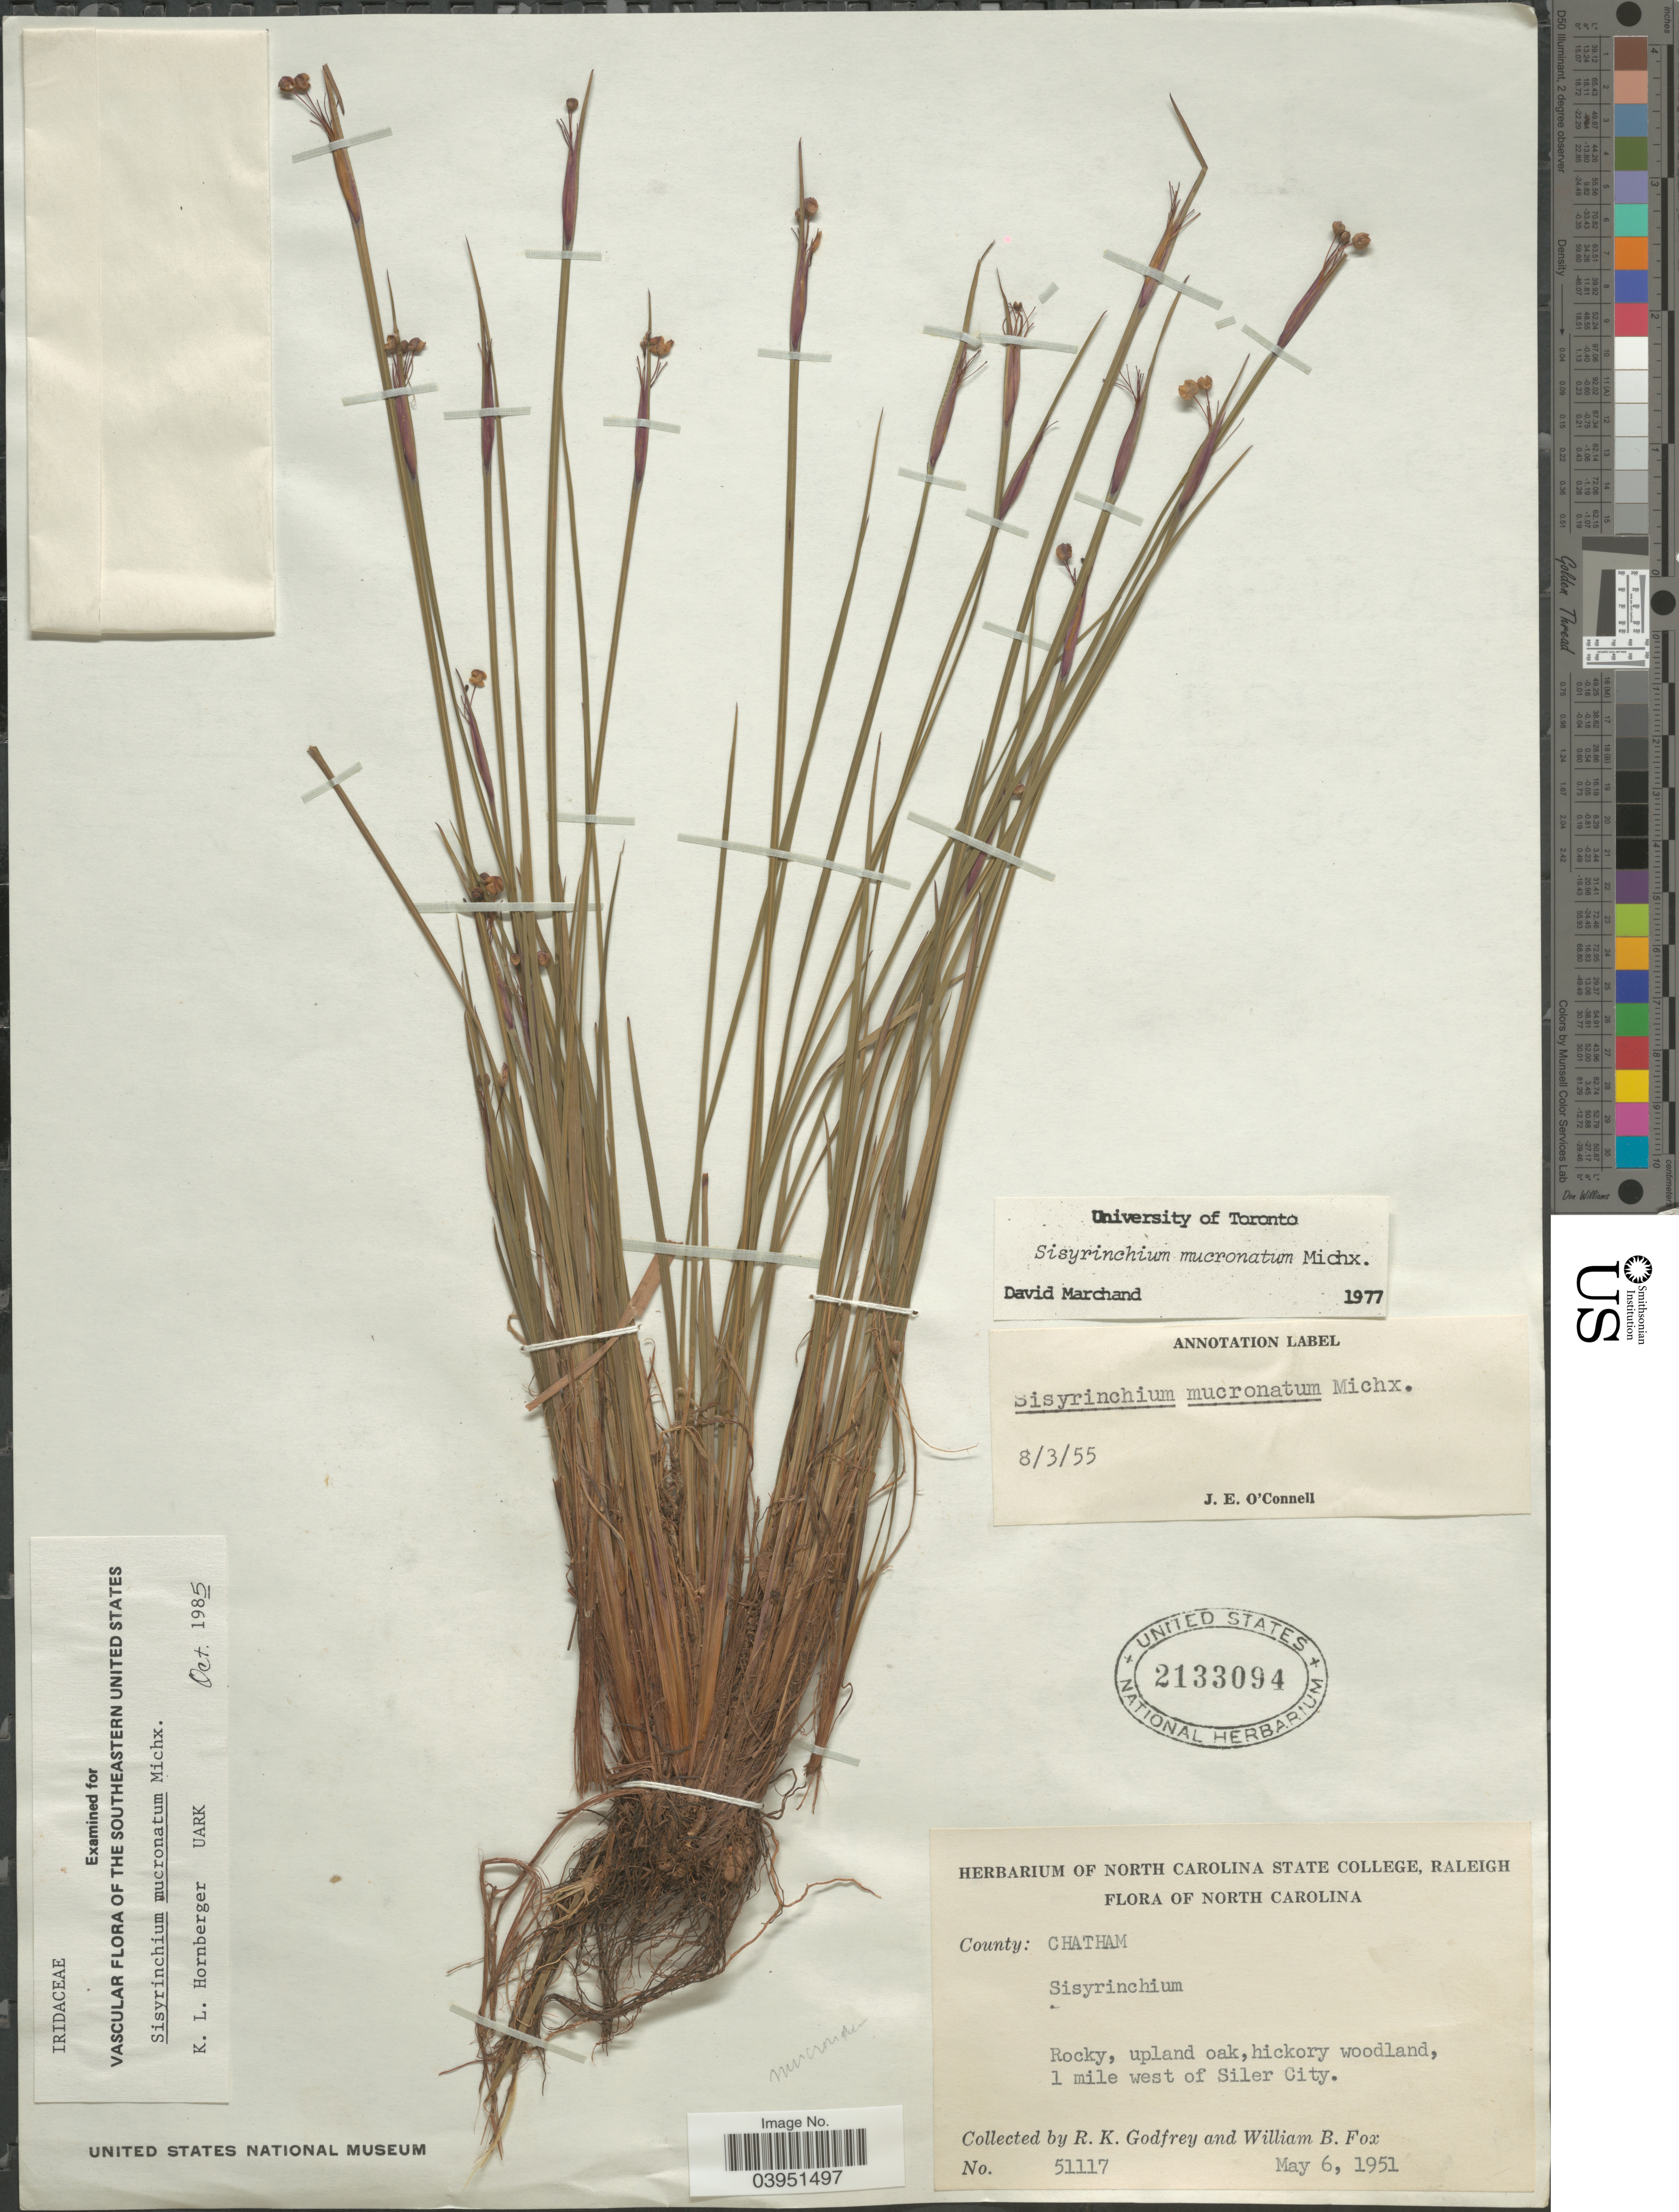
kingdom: Plantae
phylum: Tracheophyta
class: Liliopsida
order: Asparagales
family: Iridaceae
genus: Sisyrinchium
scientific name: Sisyrinchium mucronatum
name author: Michx.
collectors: R. K. Godfrey & W. B. Fox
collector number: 51117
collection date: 1951-05-06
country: United States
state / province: North Carolina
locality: County: Chatham. 1 mile west of Siler City.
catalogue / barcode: US 2133094